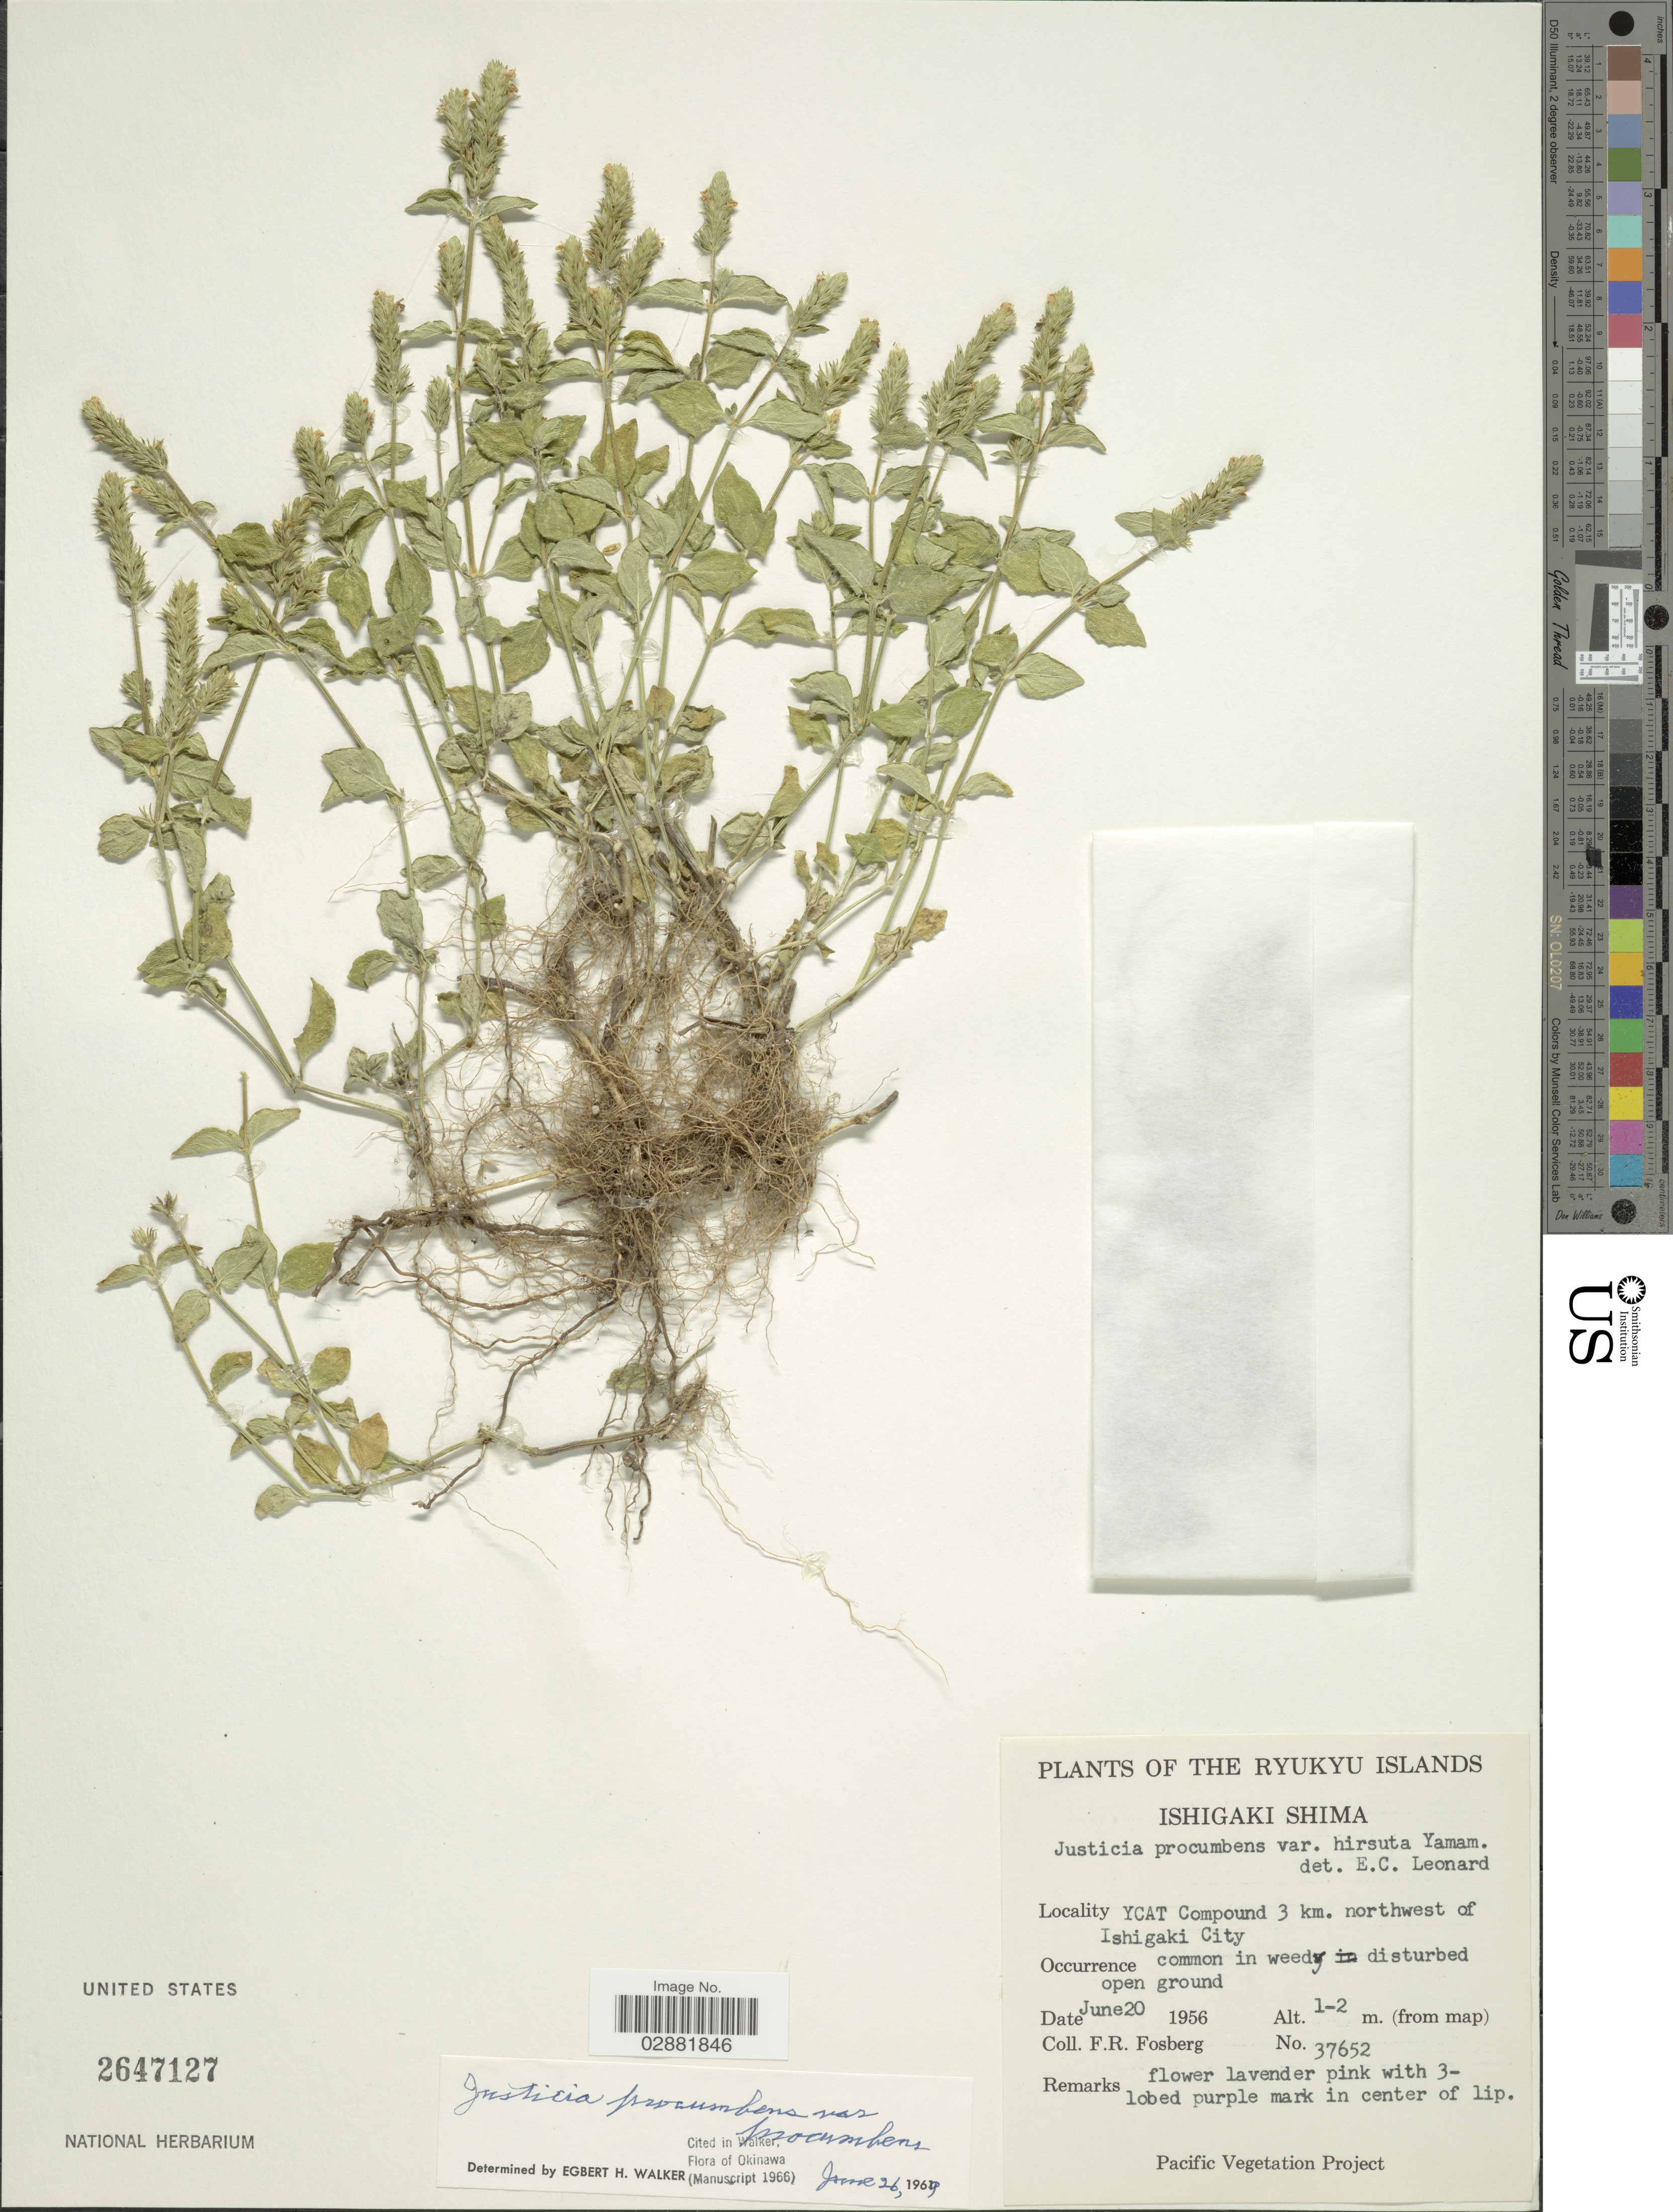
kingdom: Plantae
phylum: Tracheophyta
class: Magnoliopsida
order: Lamiales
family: Acanthaceae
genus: Justicia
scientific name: Justicia procumbens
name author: L.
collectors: F. R. Fosberg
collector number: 37652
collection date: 1956-06-20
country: Japan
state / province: Okinawa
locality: Ryukyu Islands, Ishigaki Shima, YCAT Compound 3 km. northwest of Ishigaki City.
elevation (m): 1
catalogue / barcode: US 2647127